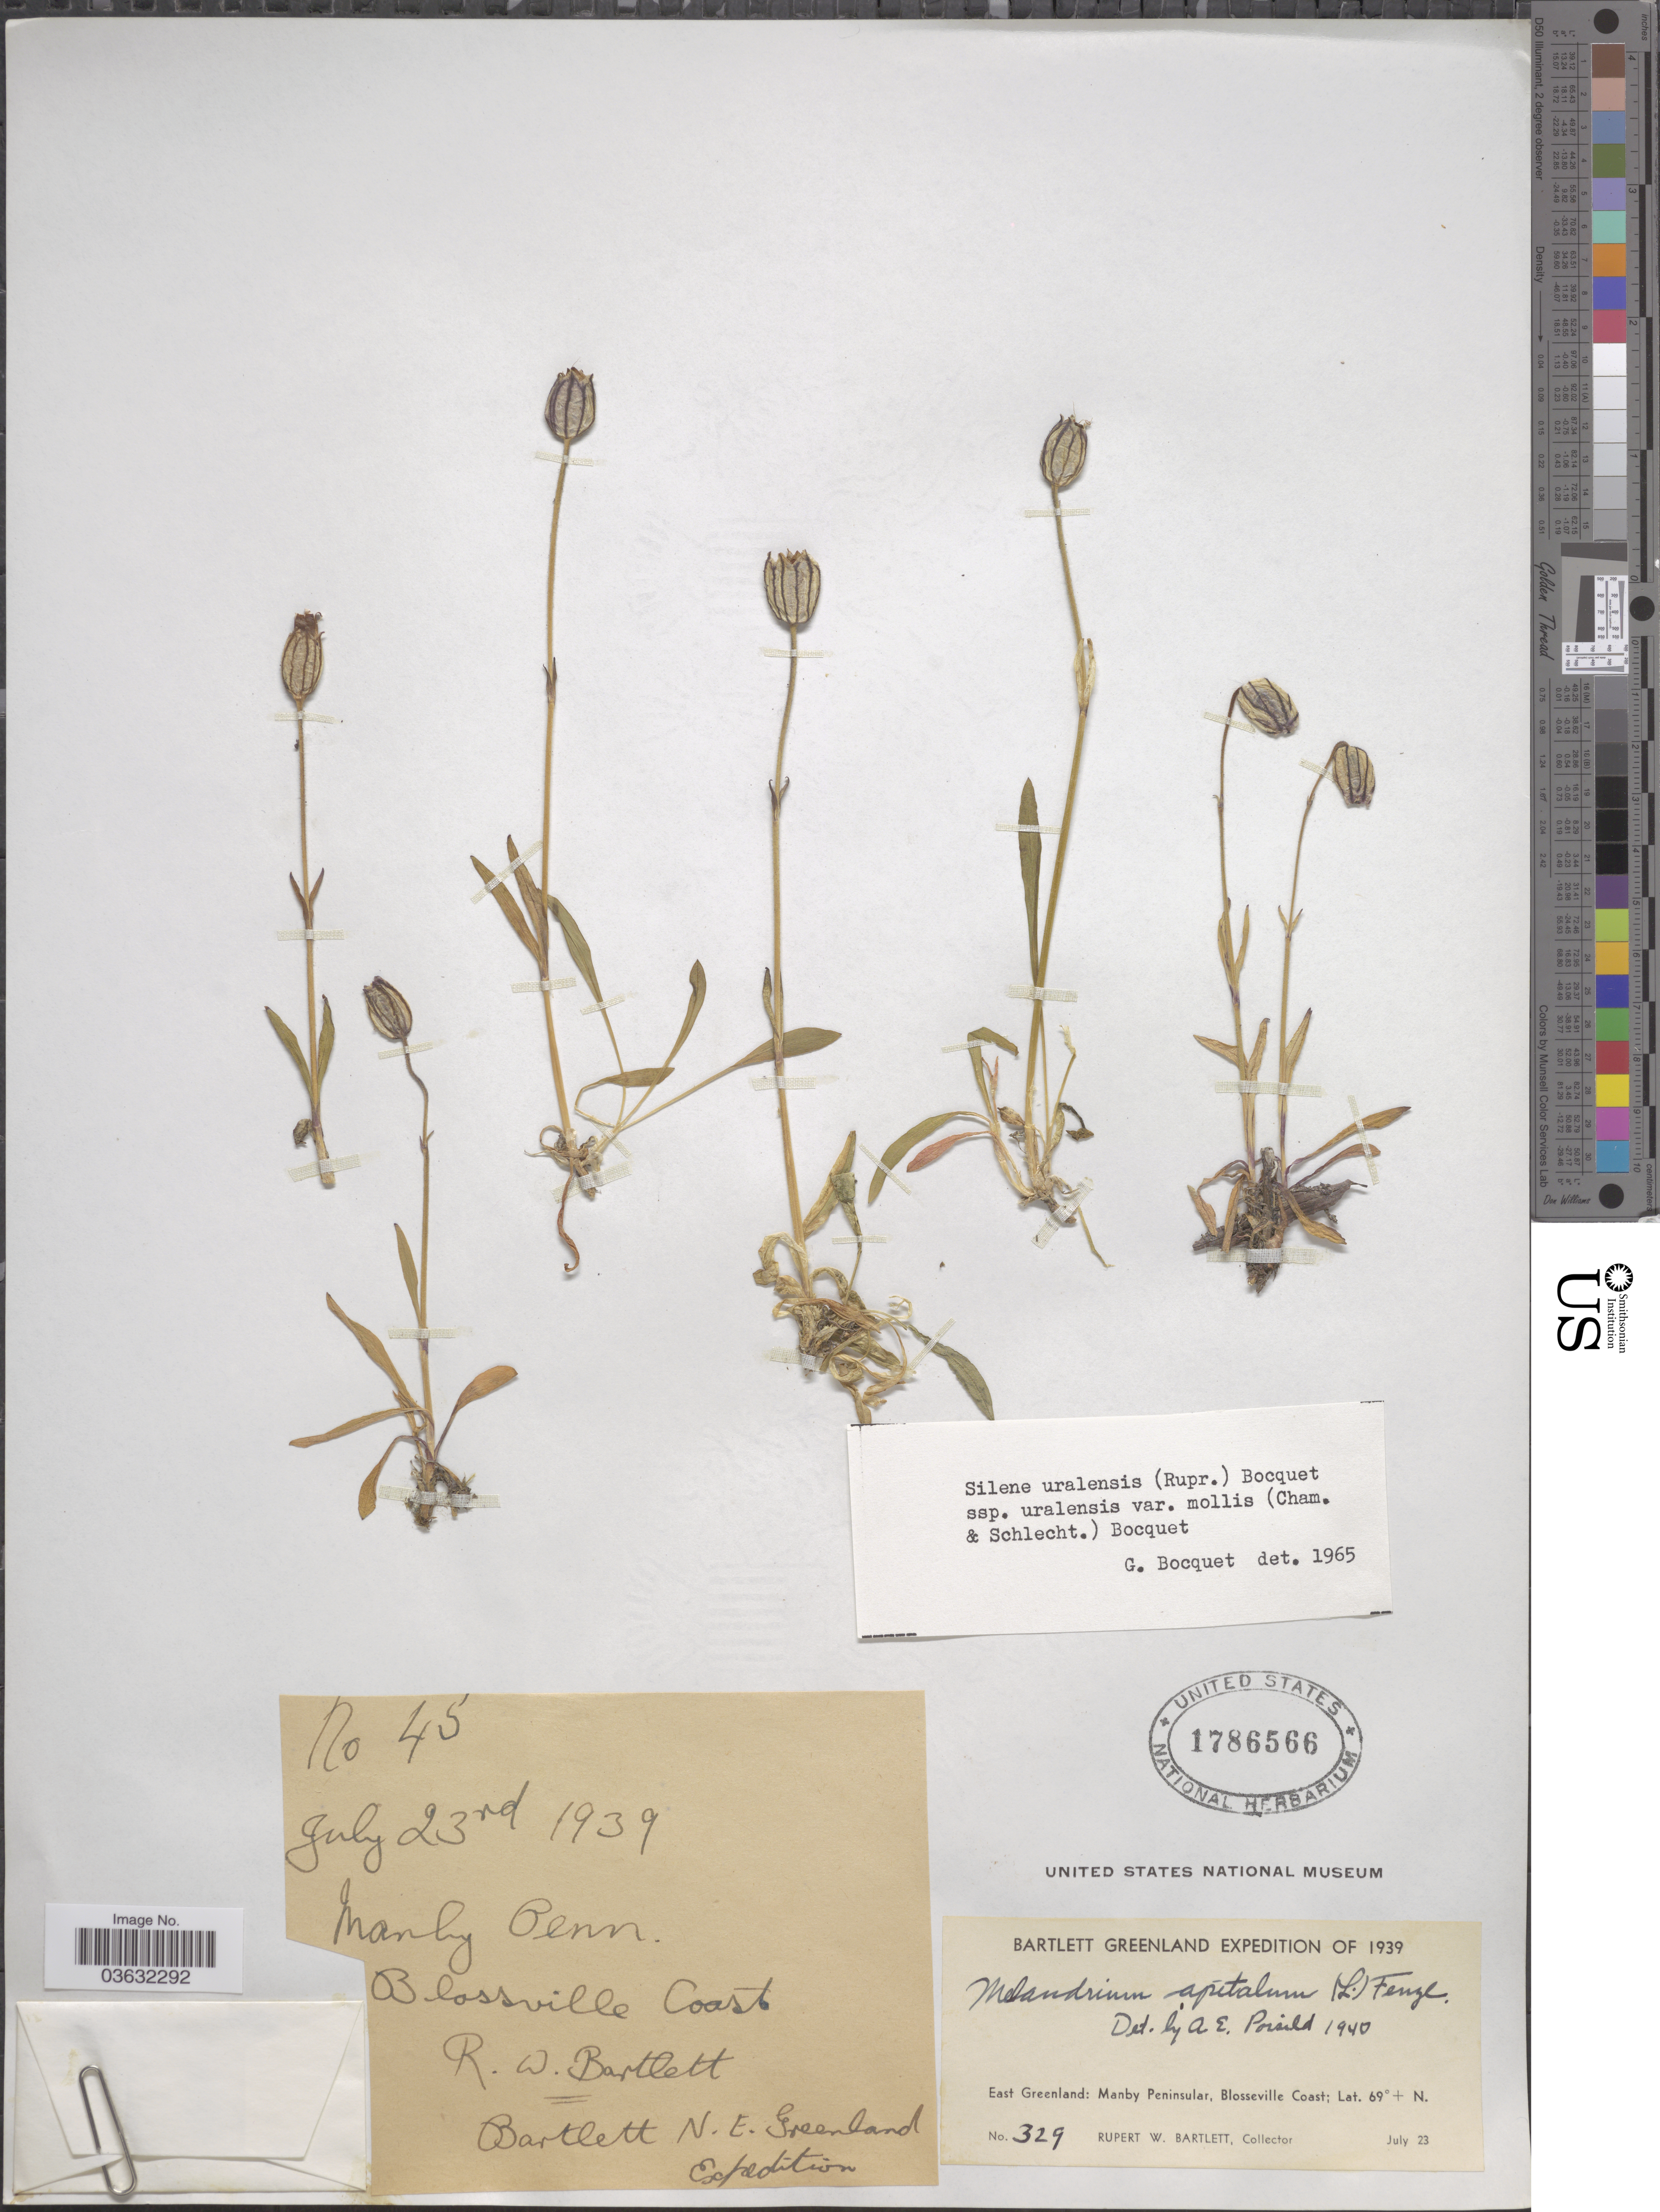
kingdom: Plantae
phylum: Tracheophyta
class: Magnoliopsida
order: Caryophyllales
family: Caryophyllaceae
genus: Silene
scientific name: Silene uralensis var. mollis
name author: (Cham. & Schltdl.) Bocquet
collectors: R. W. Bartlett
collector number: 329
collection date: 1939-07-23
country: Greenland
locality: East Greenland: Manby Peninsular, Blosseville Coast.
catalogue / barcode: US 1786566